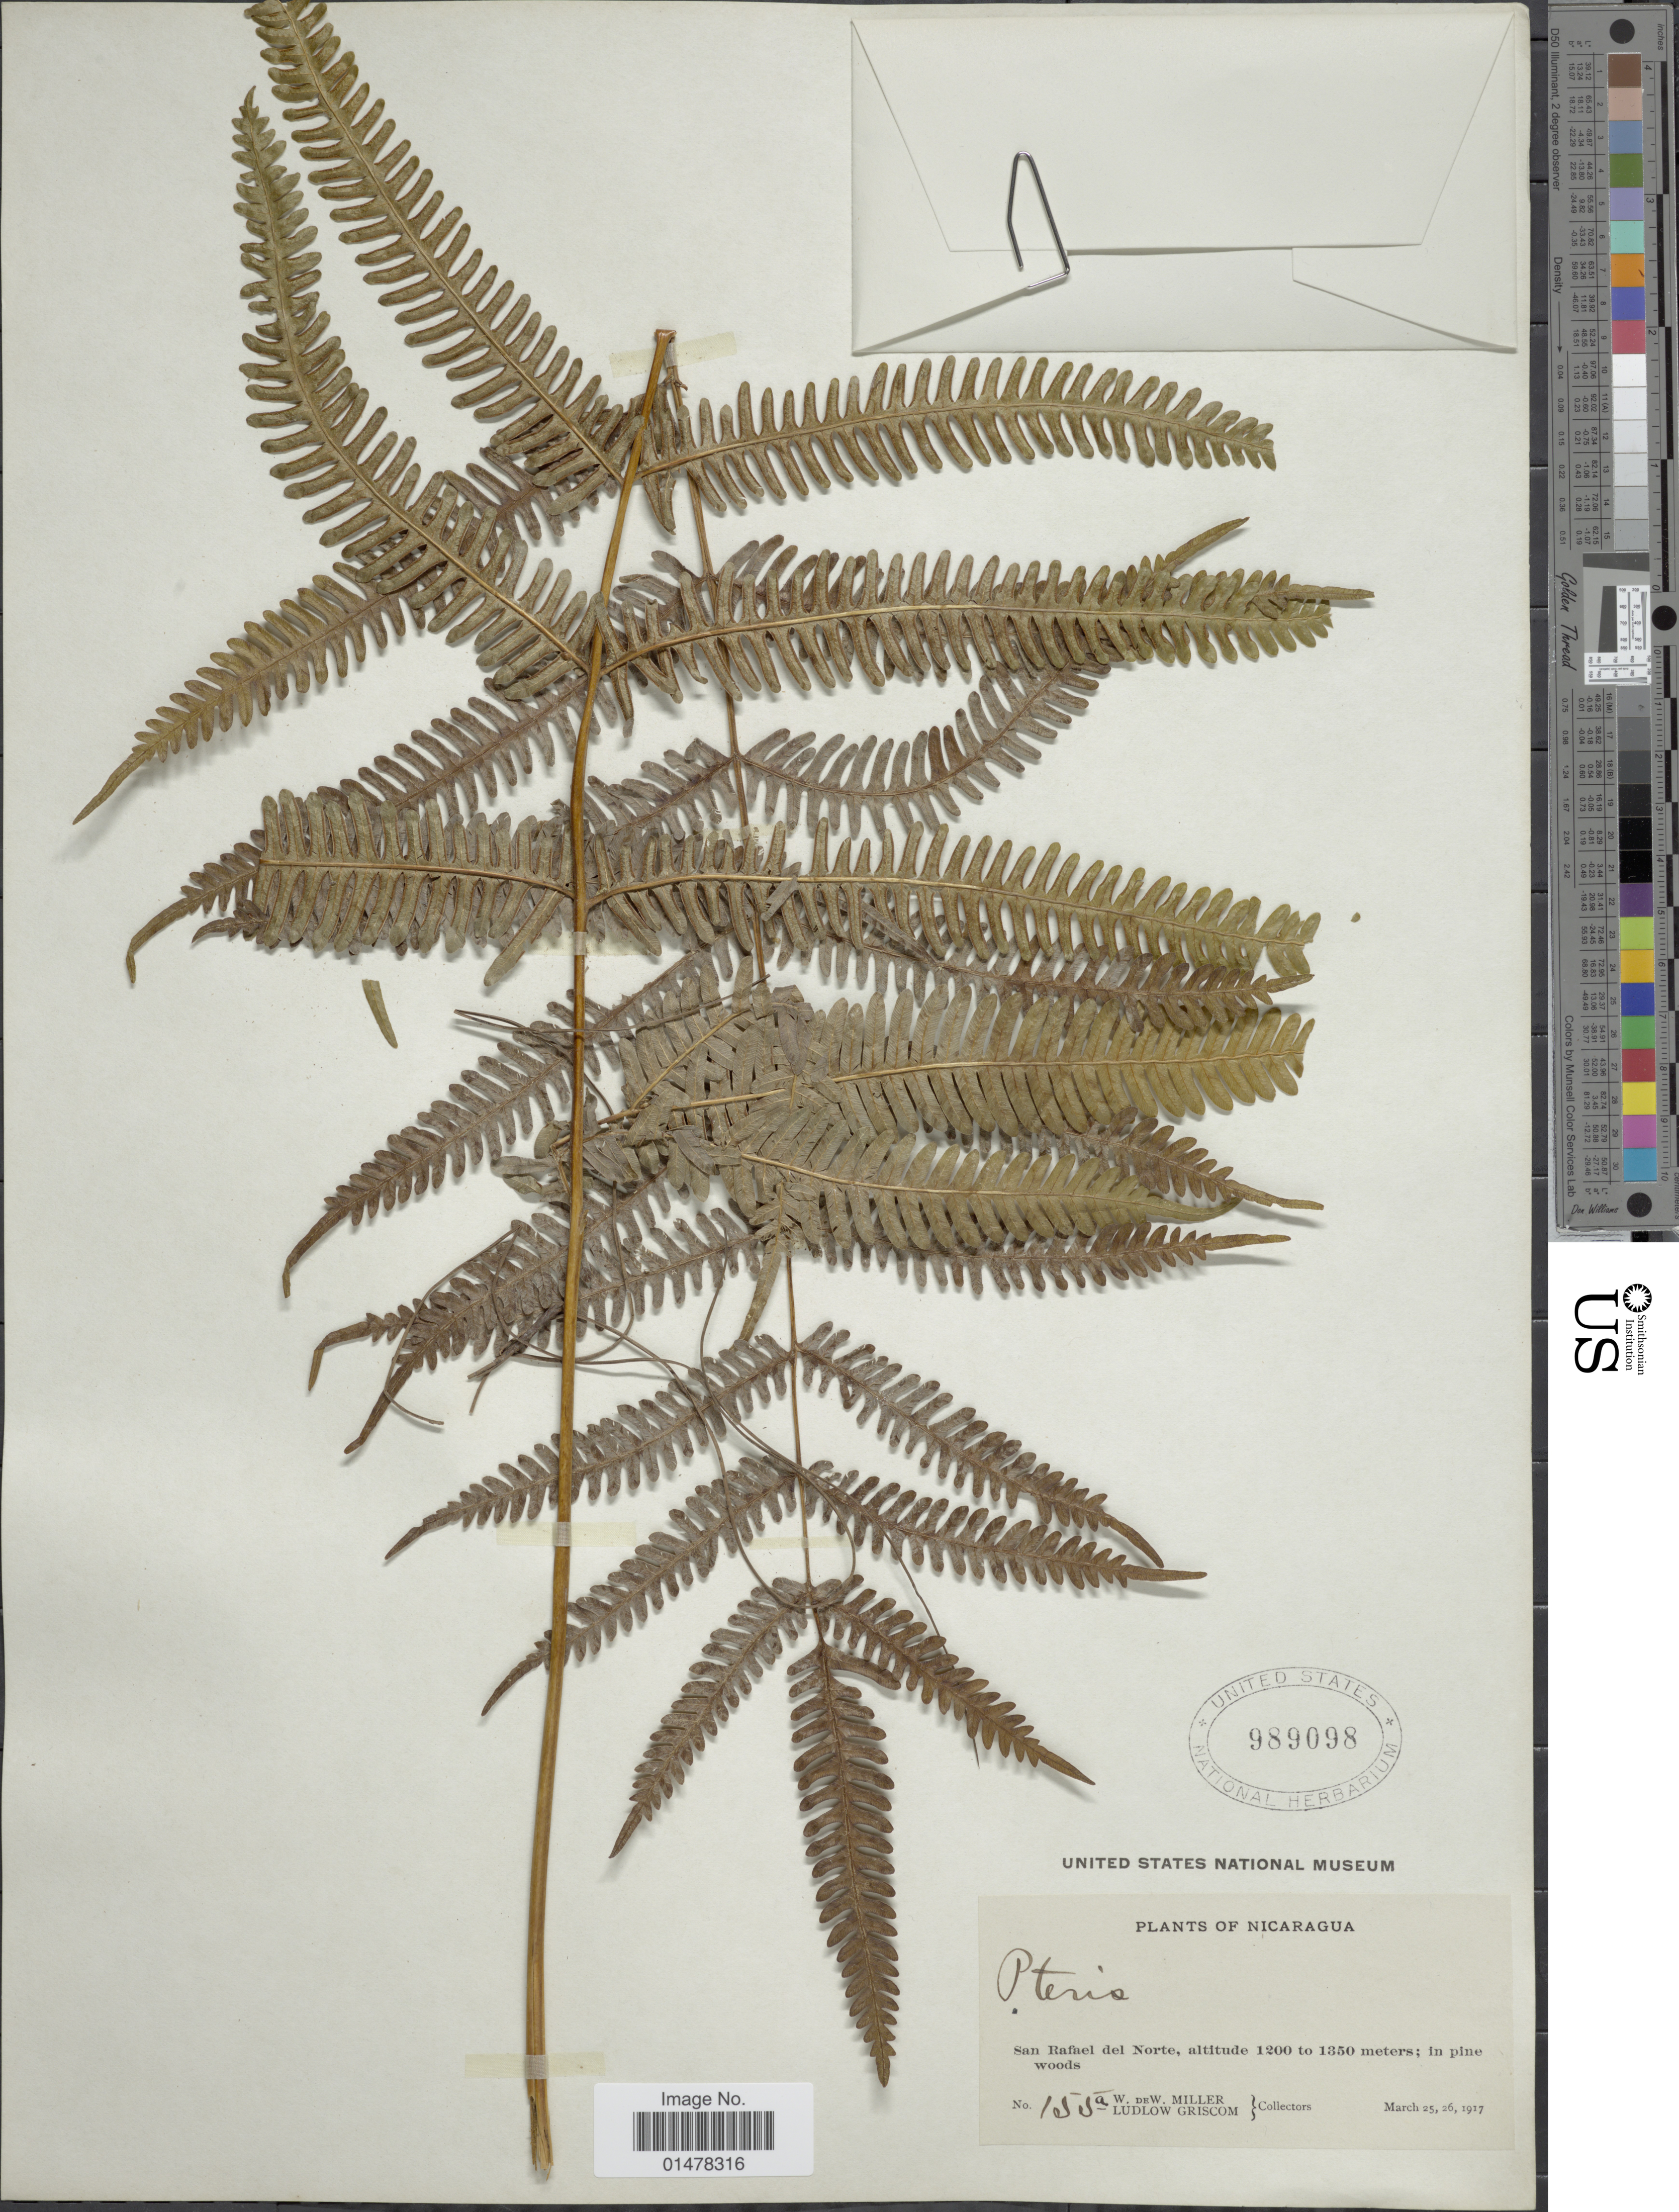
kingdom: Plantae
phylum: Tracheophyta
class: Polypodiopsida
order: Polypodiales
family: Pteridaceae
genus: Pteris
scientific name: Pteris quadriaurita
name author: Retz.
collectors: W. W. Miller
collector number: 155a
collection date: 1917-03-25/1917-03-26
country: Nicaragua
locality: PLants of Nicaragua, San Rafael del Norte, in pine woods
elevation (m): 1200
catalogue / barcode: US 989098